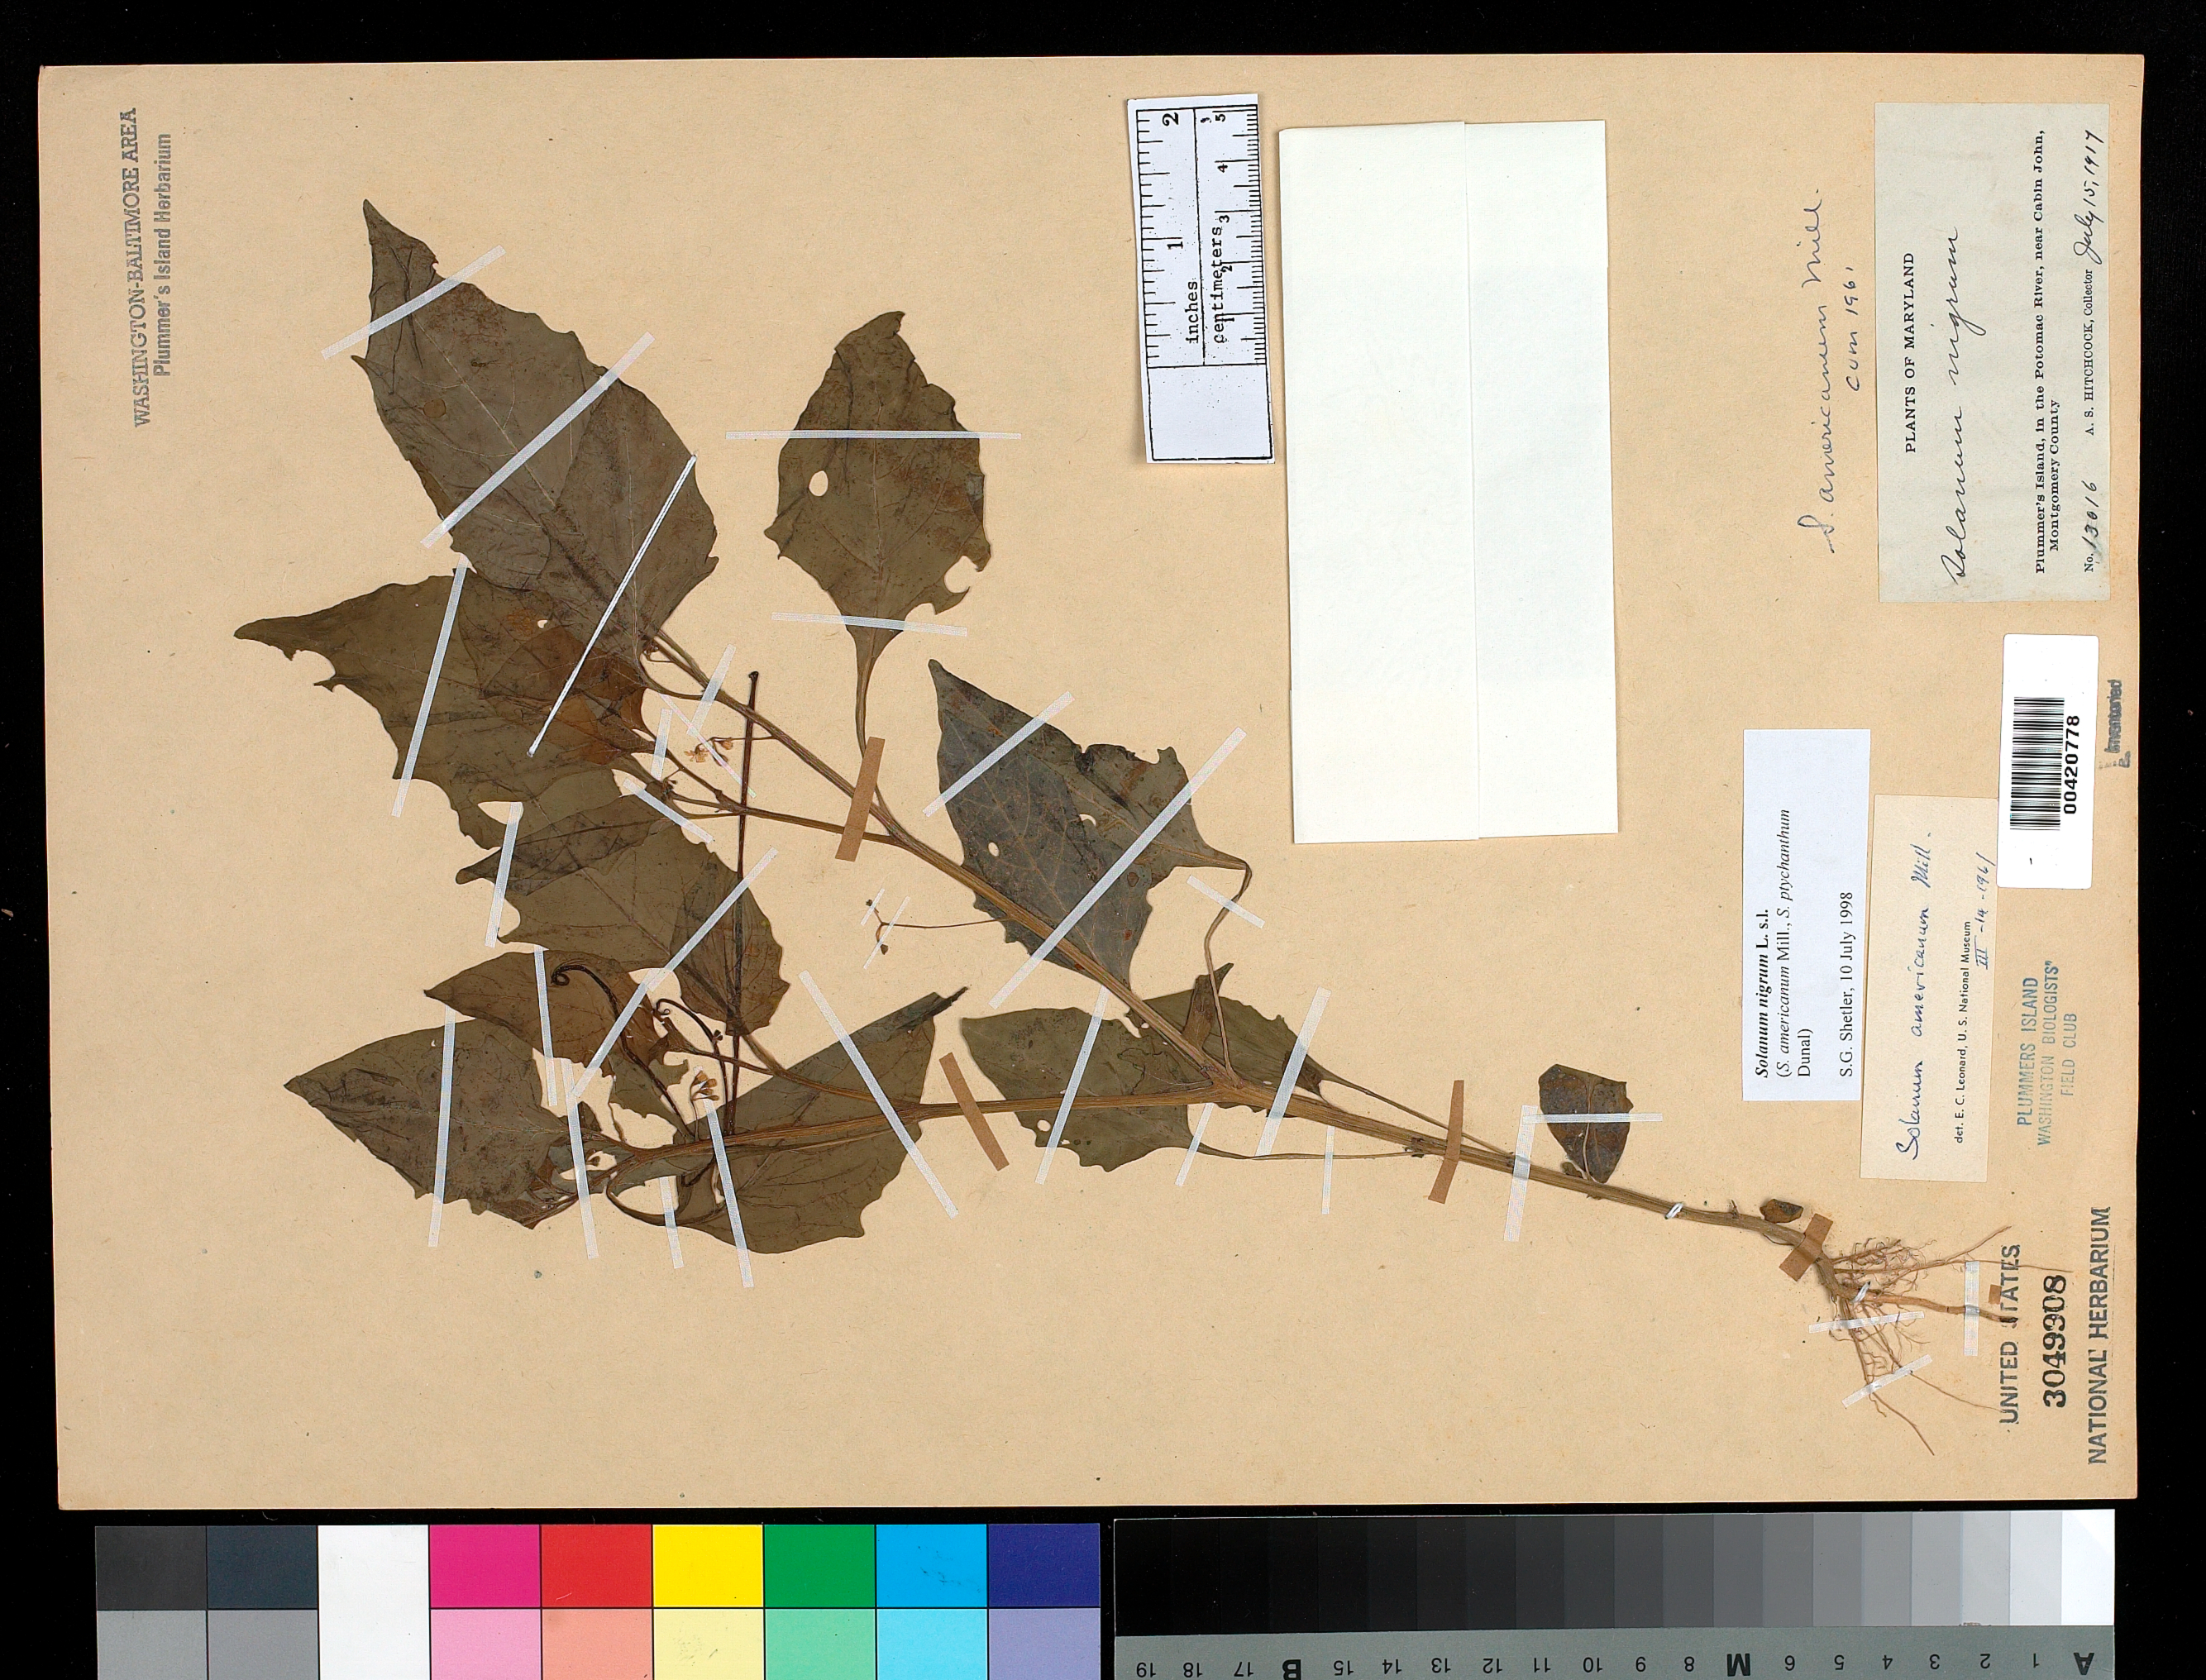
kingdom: Plantae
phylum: Tracheophyta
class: Magnoliopsida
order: Solanales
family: Solanaceae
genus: Solanum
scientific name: Solanum emulans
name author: Raf.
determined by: Knapp, S. D.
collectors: A. S. Hitchcock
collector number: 13016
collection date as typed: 15 Jul 1914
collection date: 1914-07-15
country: United States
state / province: Maryland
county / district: Montgomery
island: Plummers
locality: Plummer's Island Plummers Island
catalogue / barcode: US 3049908